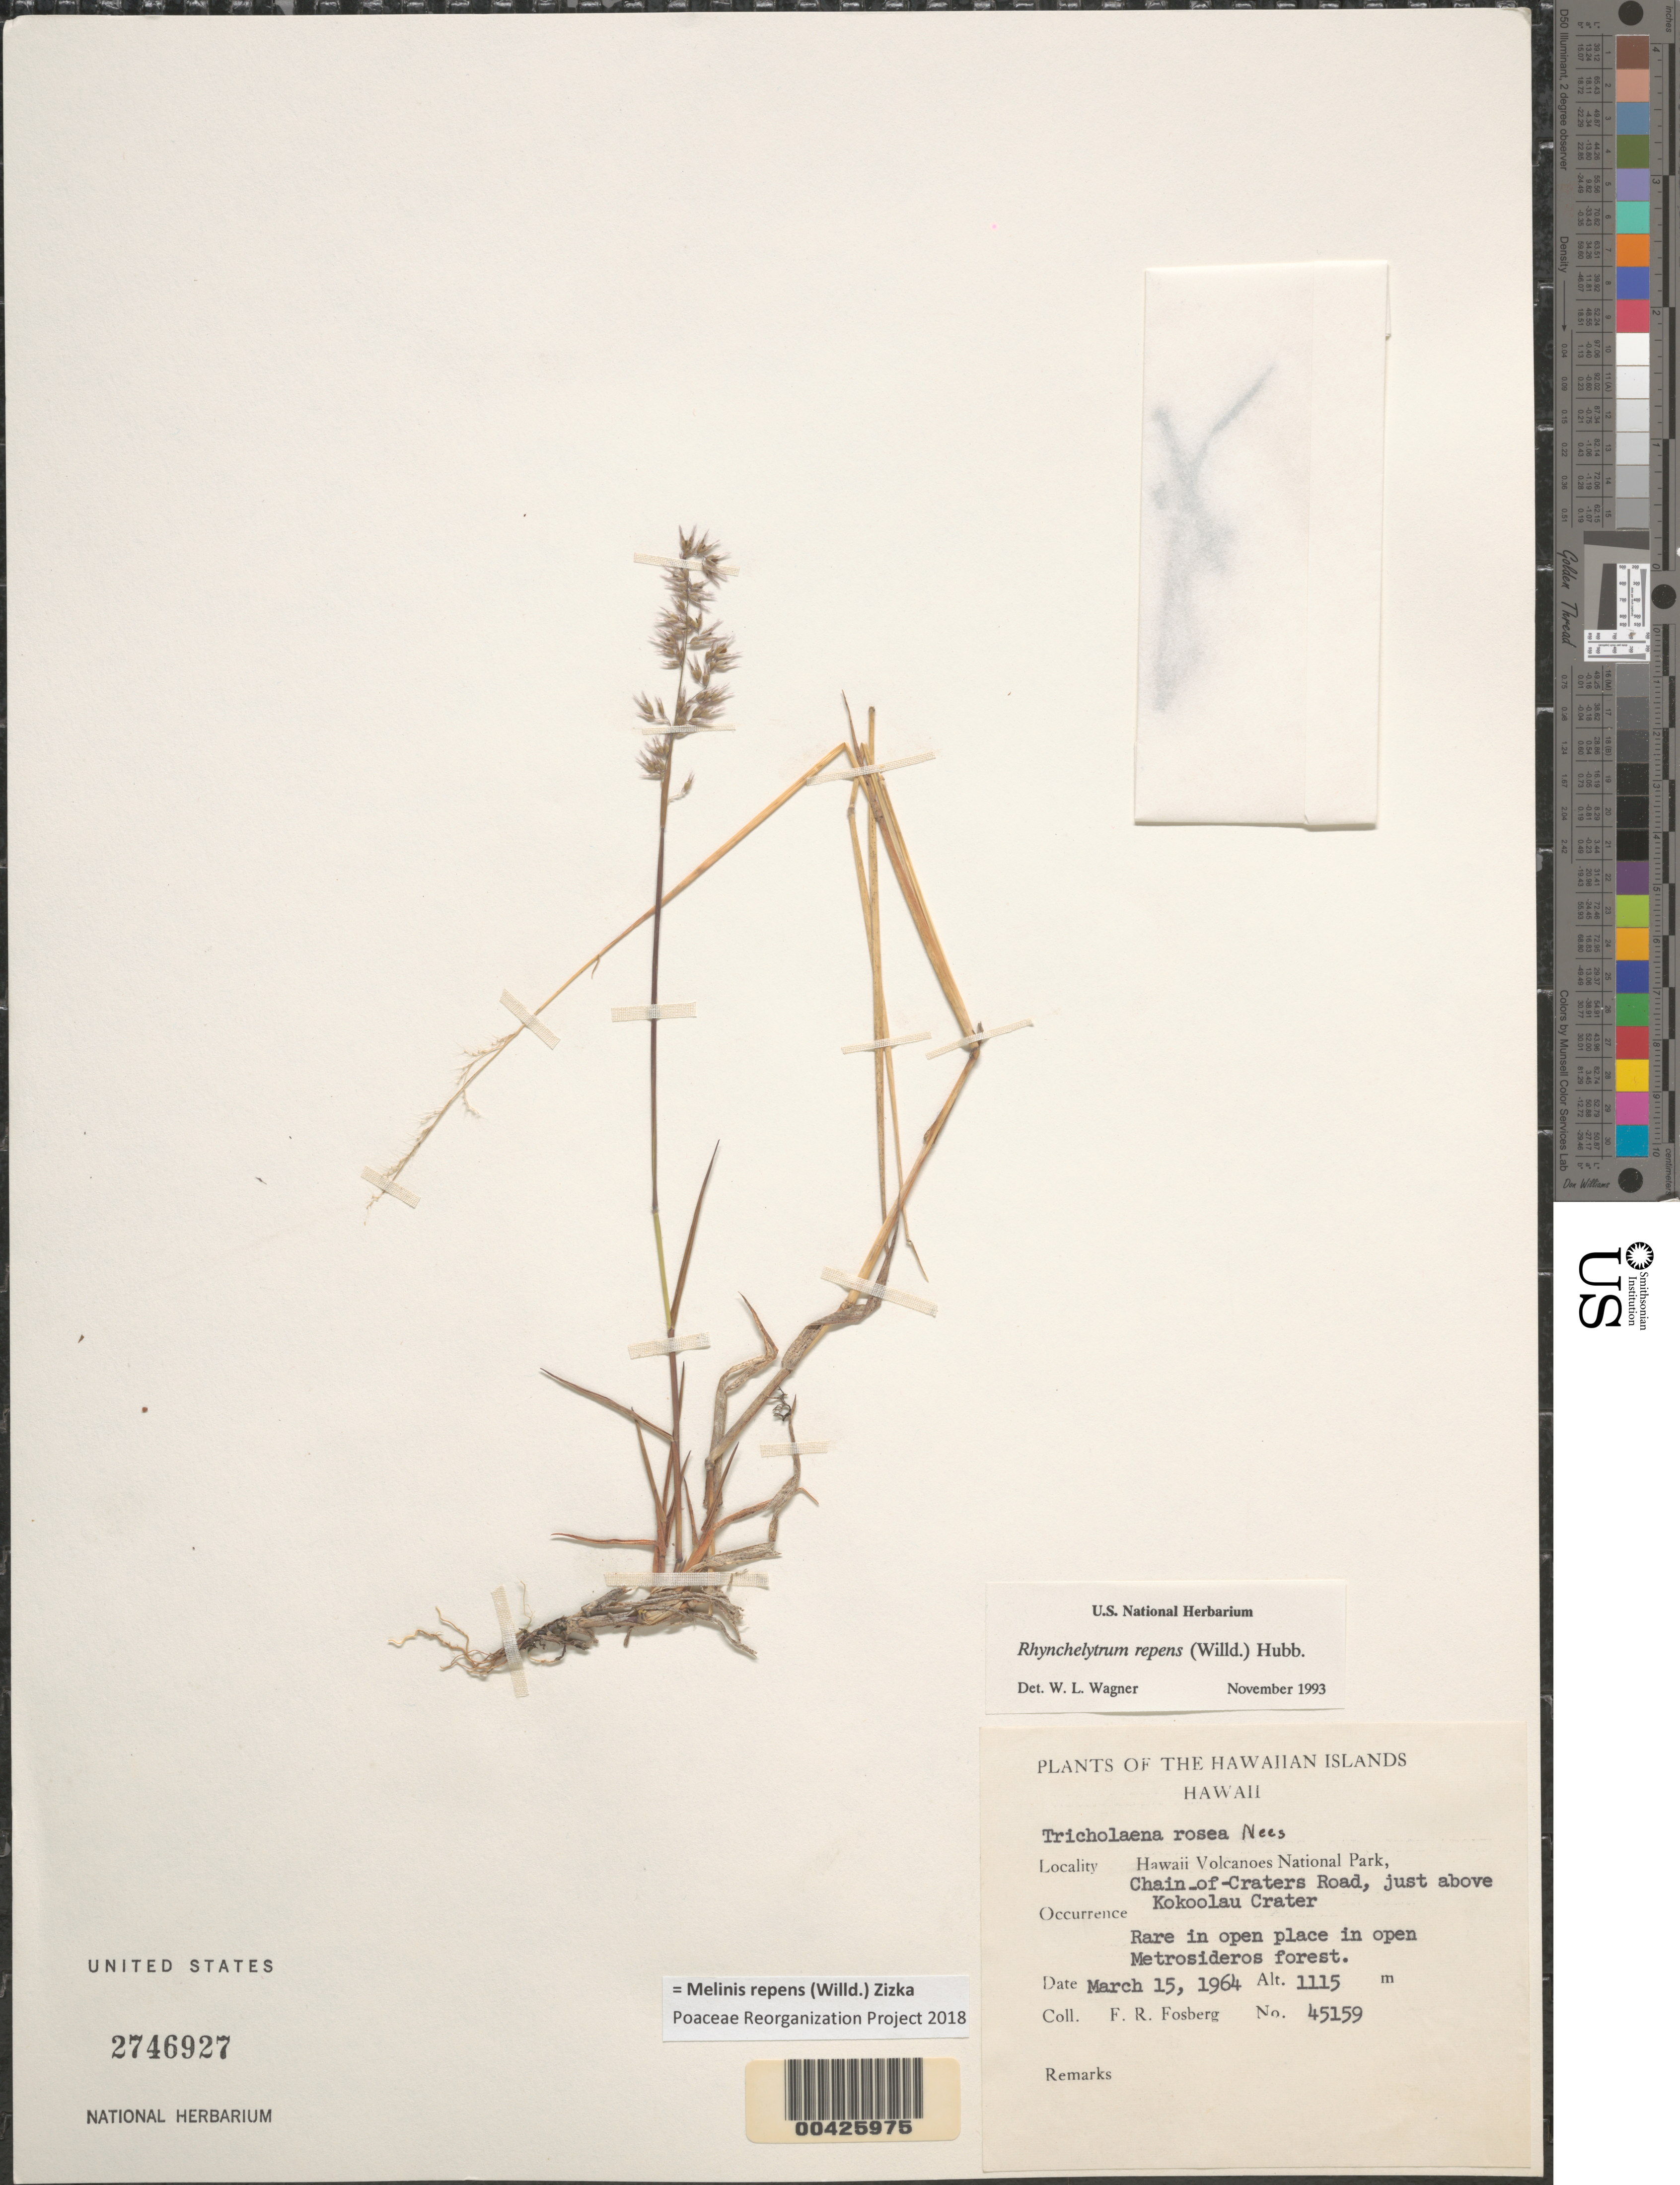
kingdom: Plantae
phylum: Tracheophyta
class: Liliopsida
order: Poales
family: Poaceae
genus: Melinis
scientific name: Melinis repens subsp. repens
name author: (Willd.) Zizka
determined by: Faccenda, K.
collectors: F. R. Fosberg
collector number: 45159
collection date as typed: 15 Mar 1964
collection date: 1964-03-15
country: United States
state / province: Hawaii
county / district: Hawaii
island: Hawaii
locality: Hawaii Volcanoes National Park, Chain-of-Craters Road, just above Kokoolau Crater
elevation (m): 1115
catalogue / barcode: US 2746927